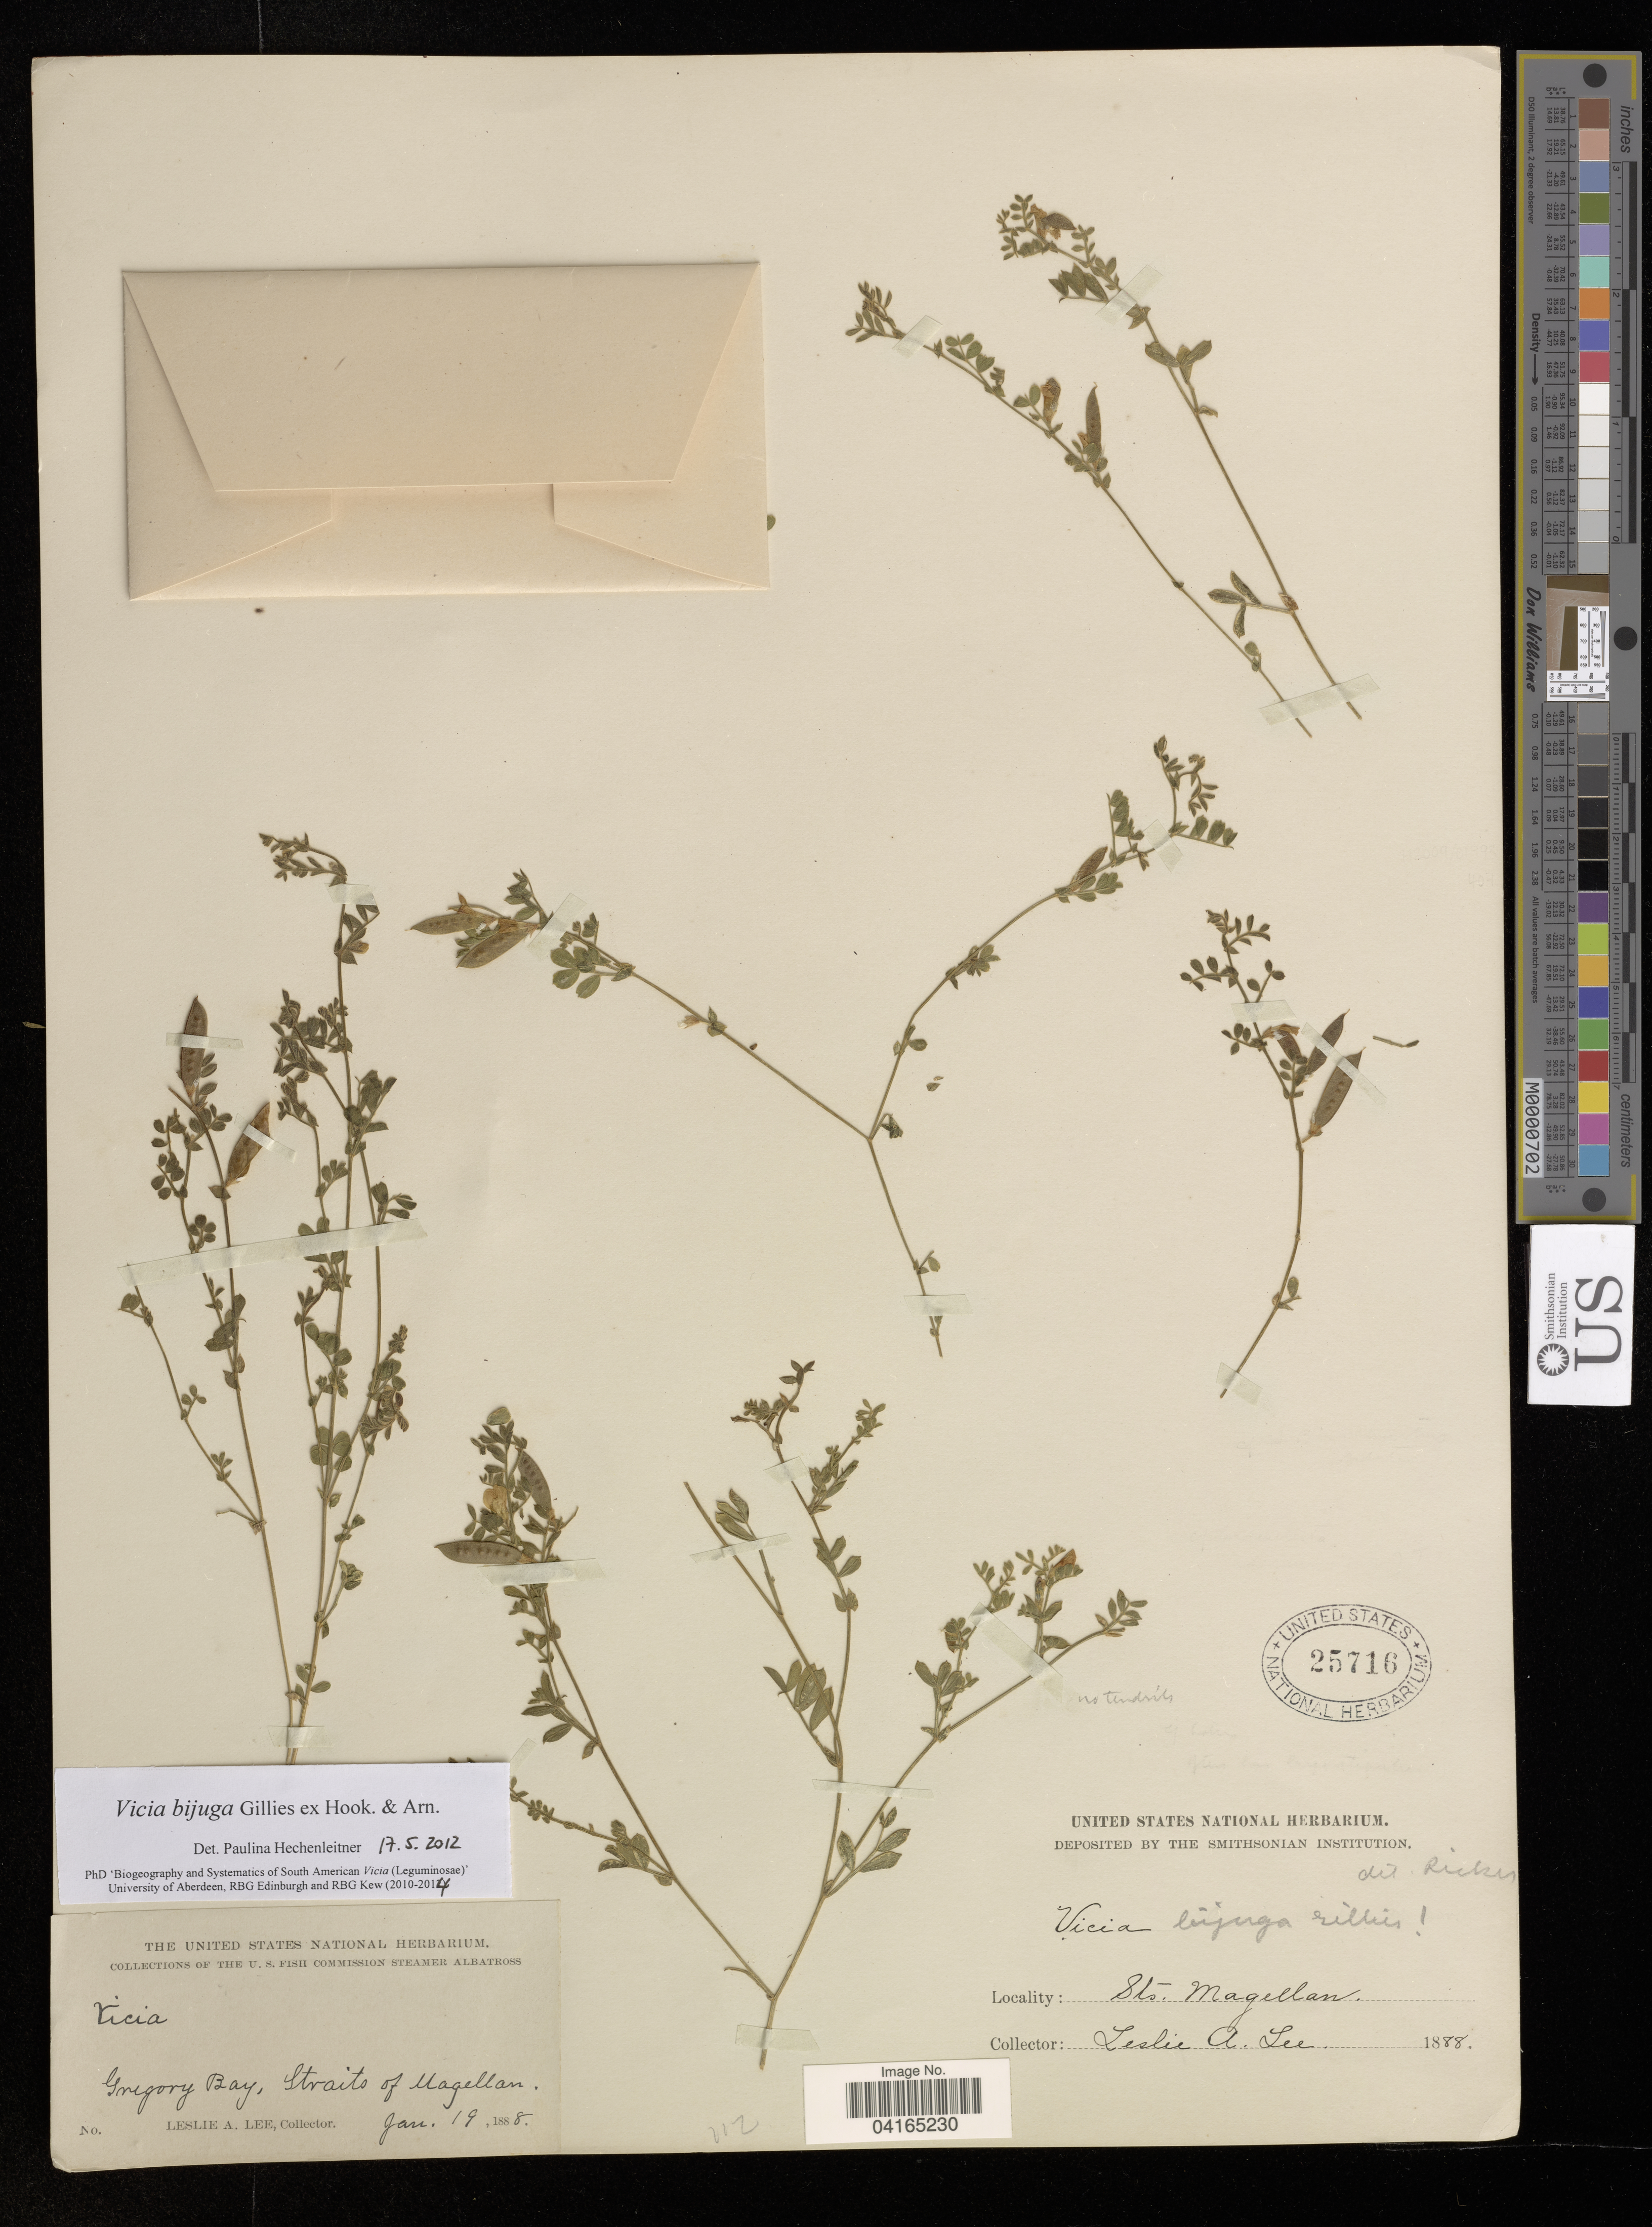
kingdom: Plantae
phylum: Tracheophyta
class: Magnoliopsida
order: Fabales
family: Fabaceae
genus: Vicia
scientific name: Vicia bijuga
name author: Gillies ex Hook. & Arn.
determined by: Hechenleitner, Paulina, RBG Edinburgh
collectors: L. Lee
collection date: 1888-01-19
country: Chile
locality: Gregory Bay, Straits of Magellan.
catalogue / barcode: US 25716